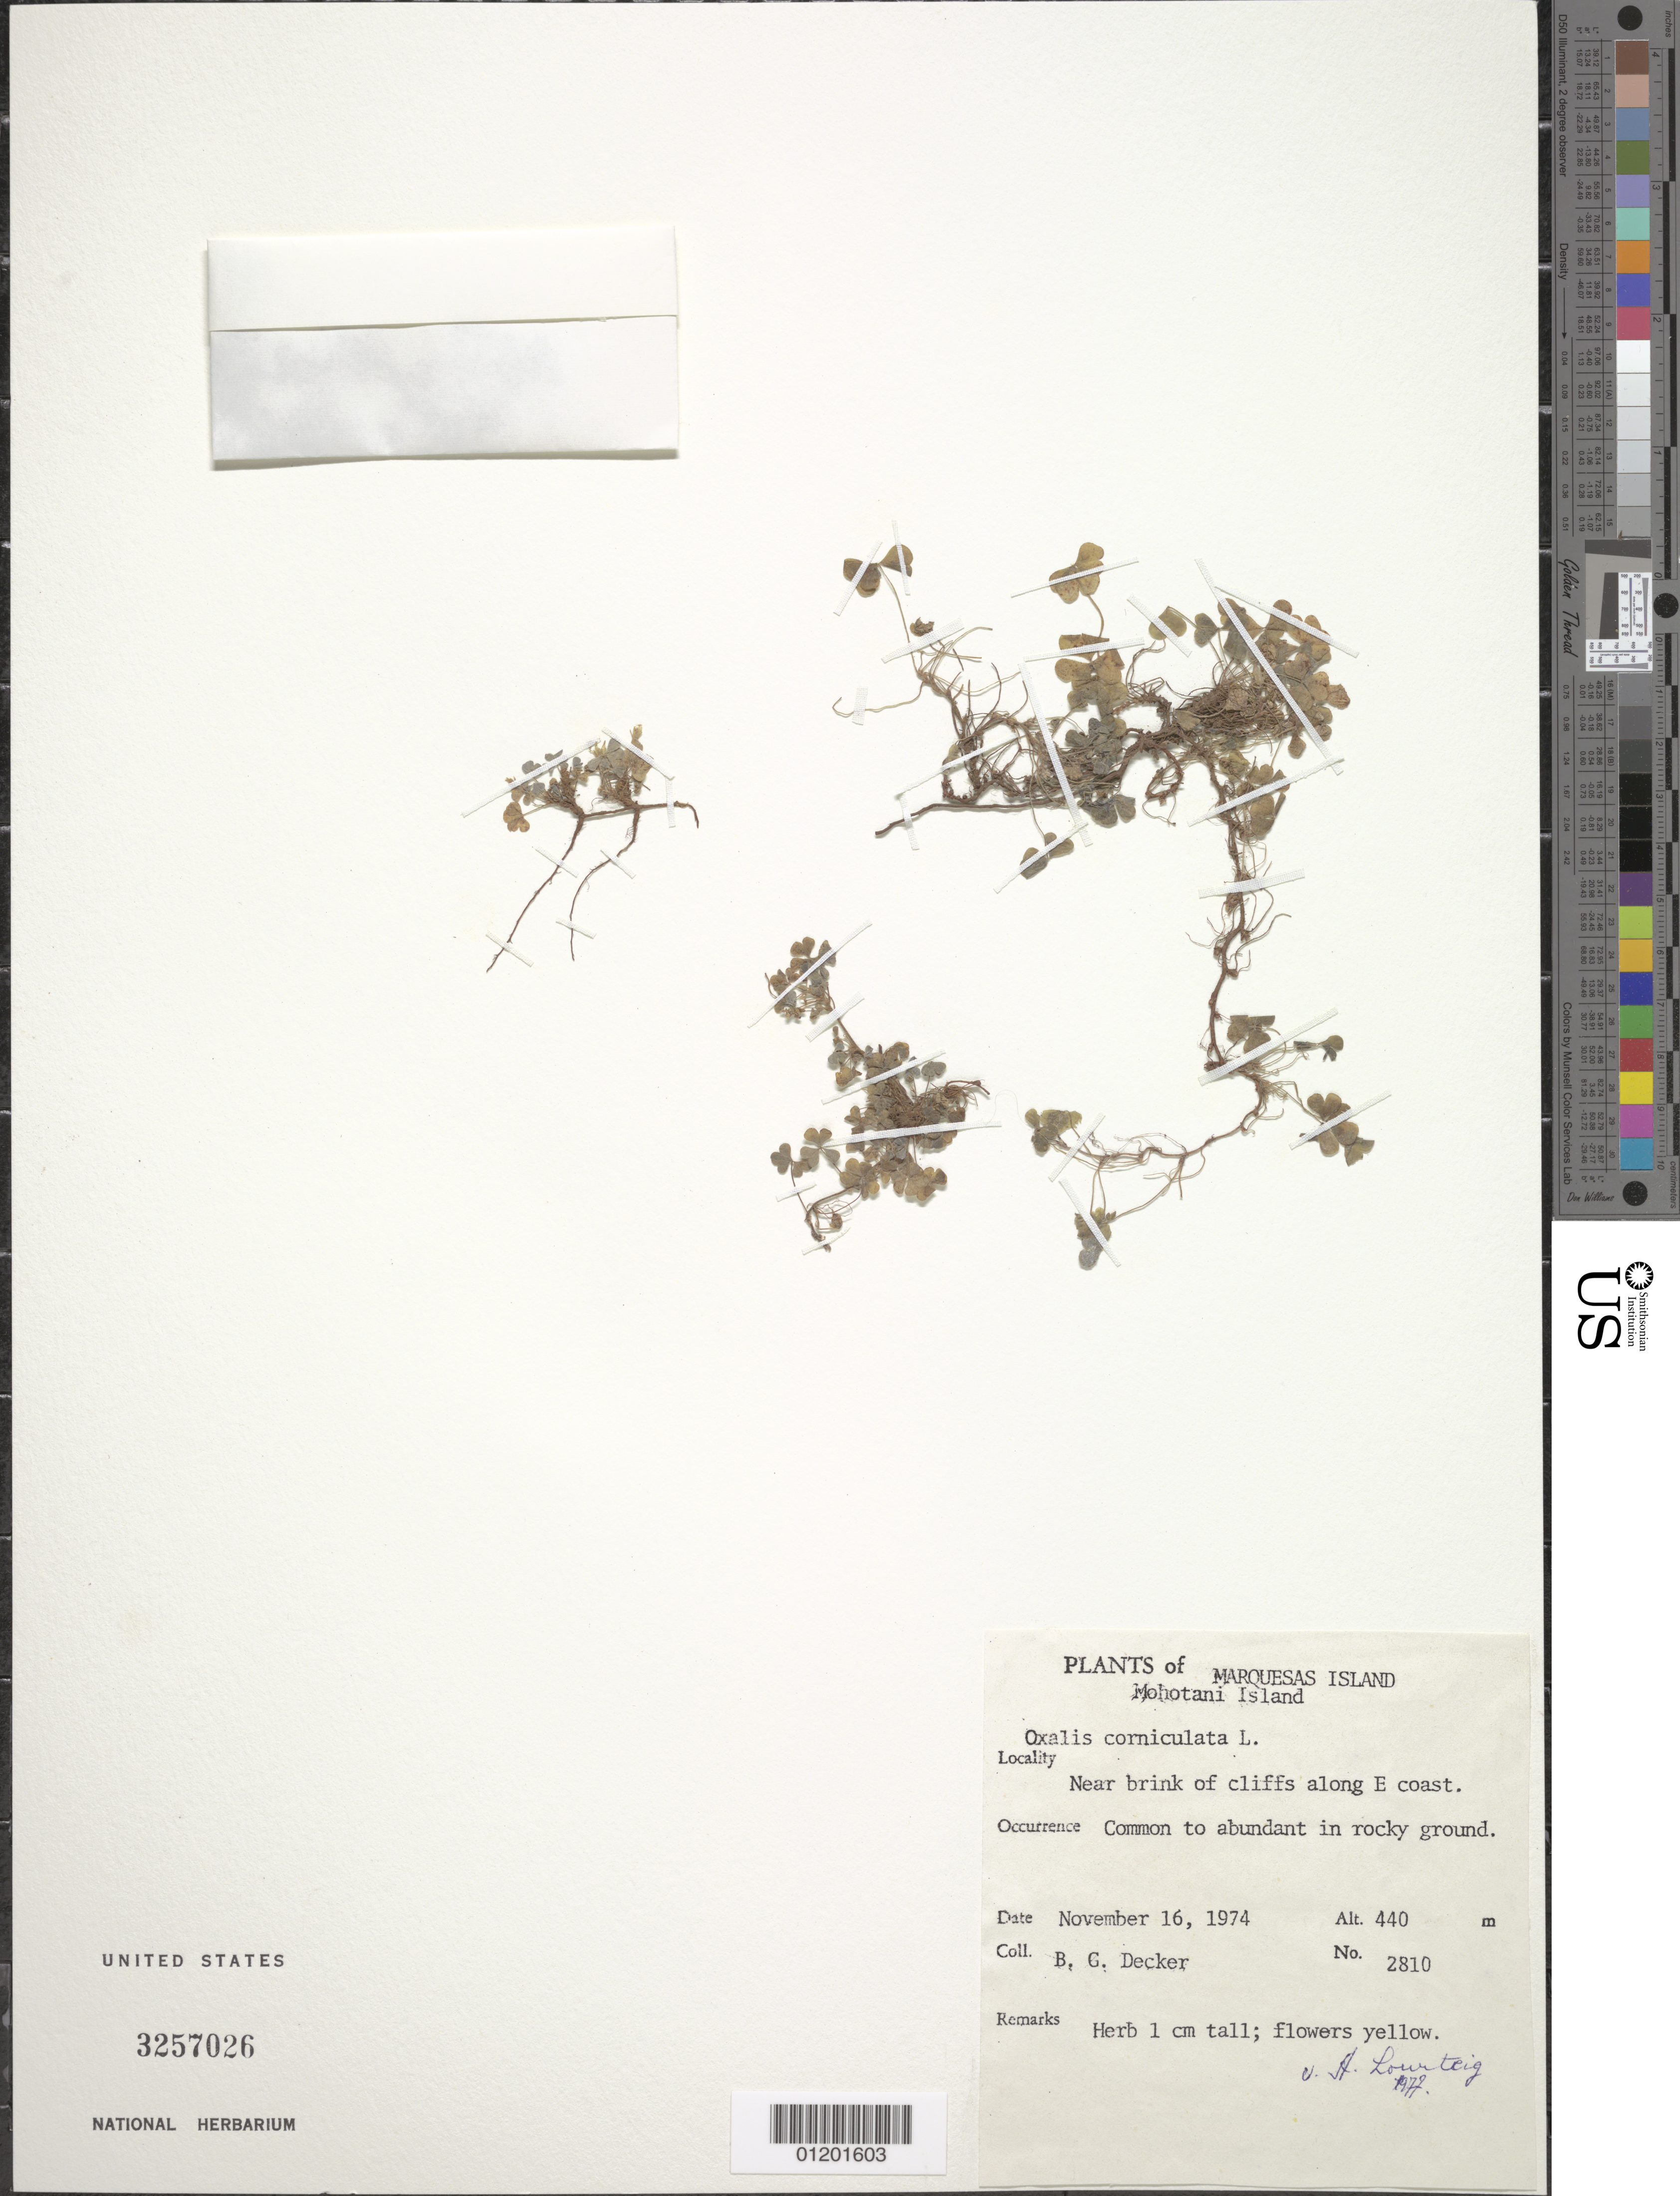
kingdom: Plantae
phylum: Tracheophyta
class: Magnoliopsida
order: Oxalidales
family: Oxalidaceae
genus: Oxalis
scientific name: Oxalis corniculata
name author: L.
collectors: B. G. Decker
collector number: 2810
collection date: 1974-11-16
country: French Polynesia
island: Mohotani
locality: Near brink of cliffs along E coast.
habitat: Rocky ground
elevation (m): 440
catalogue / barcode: US 3257026